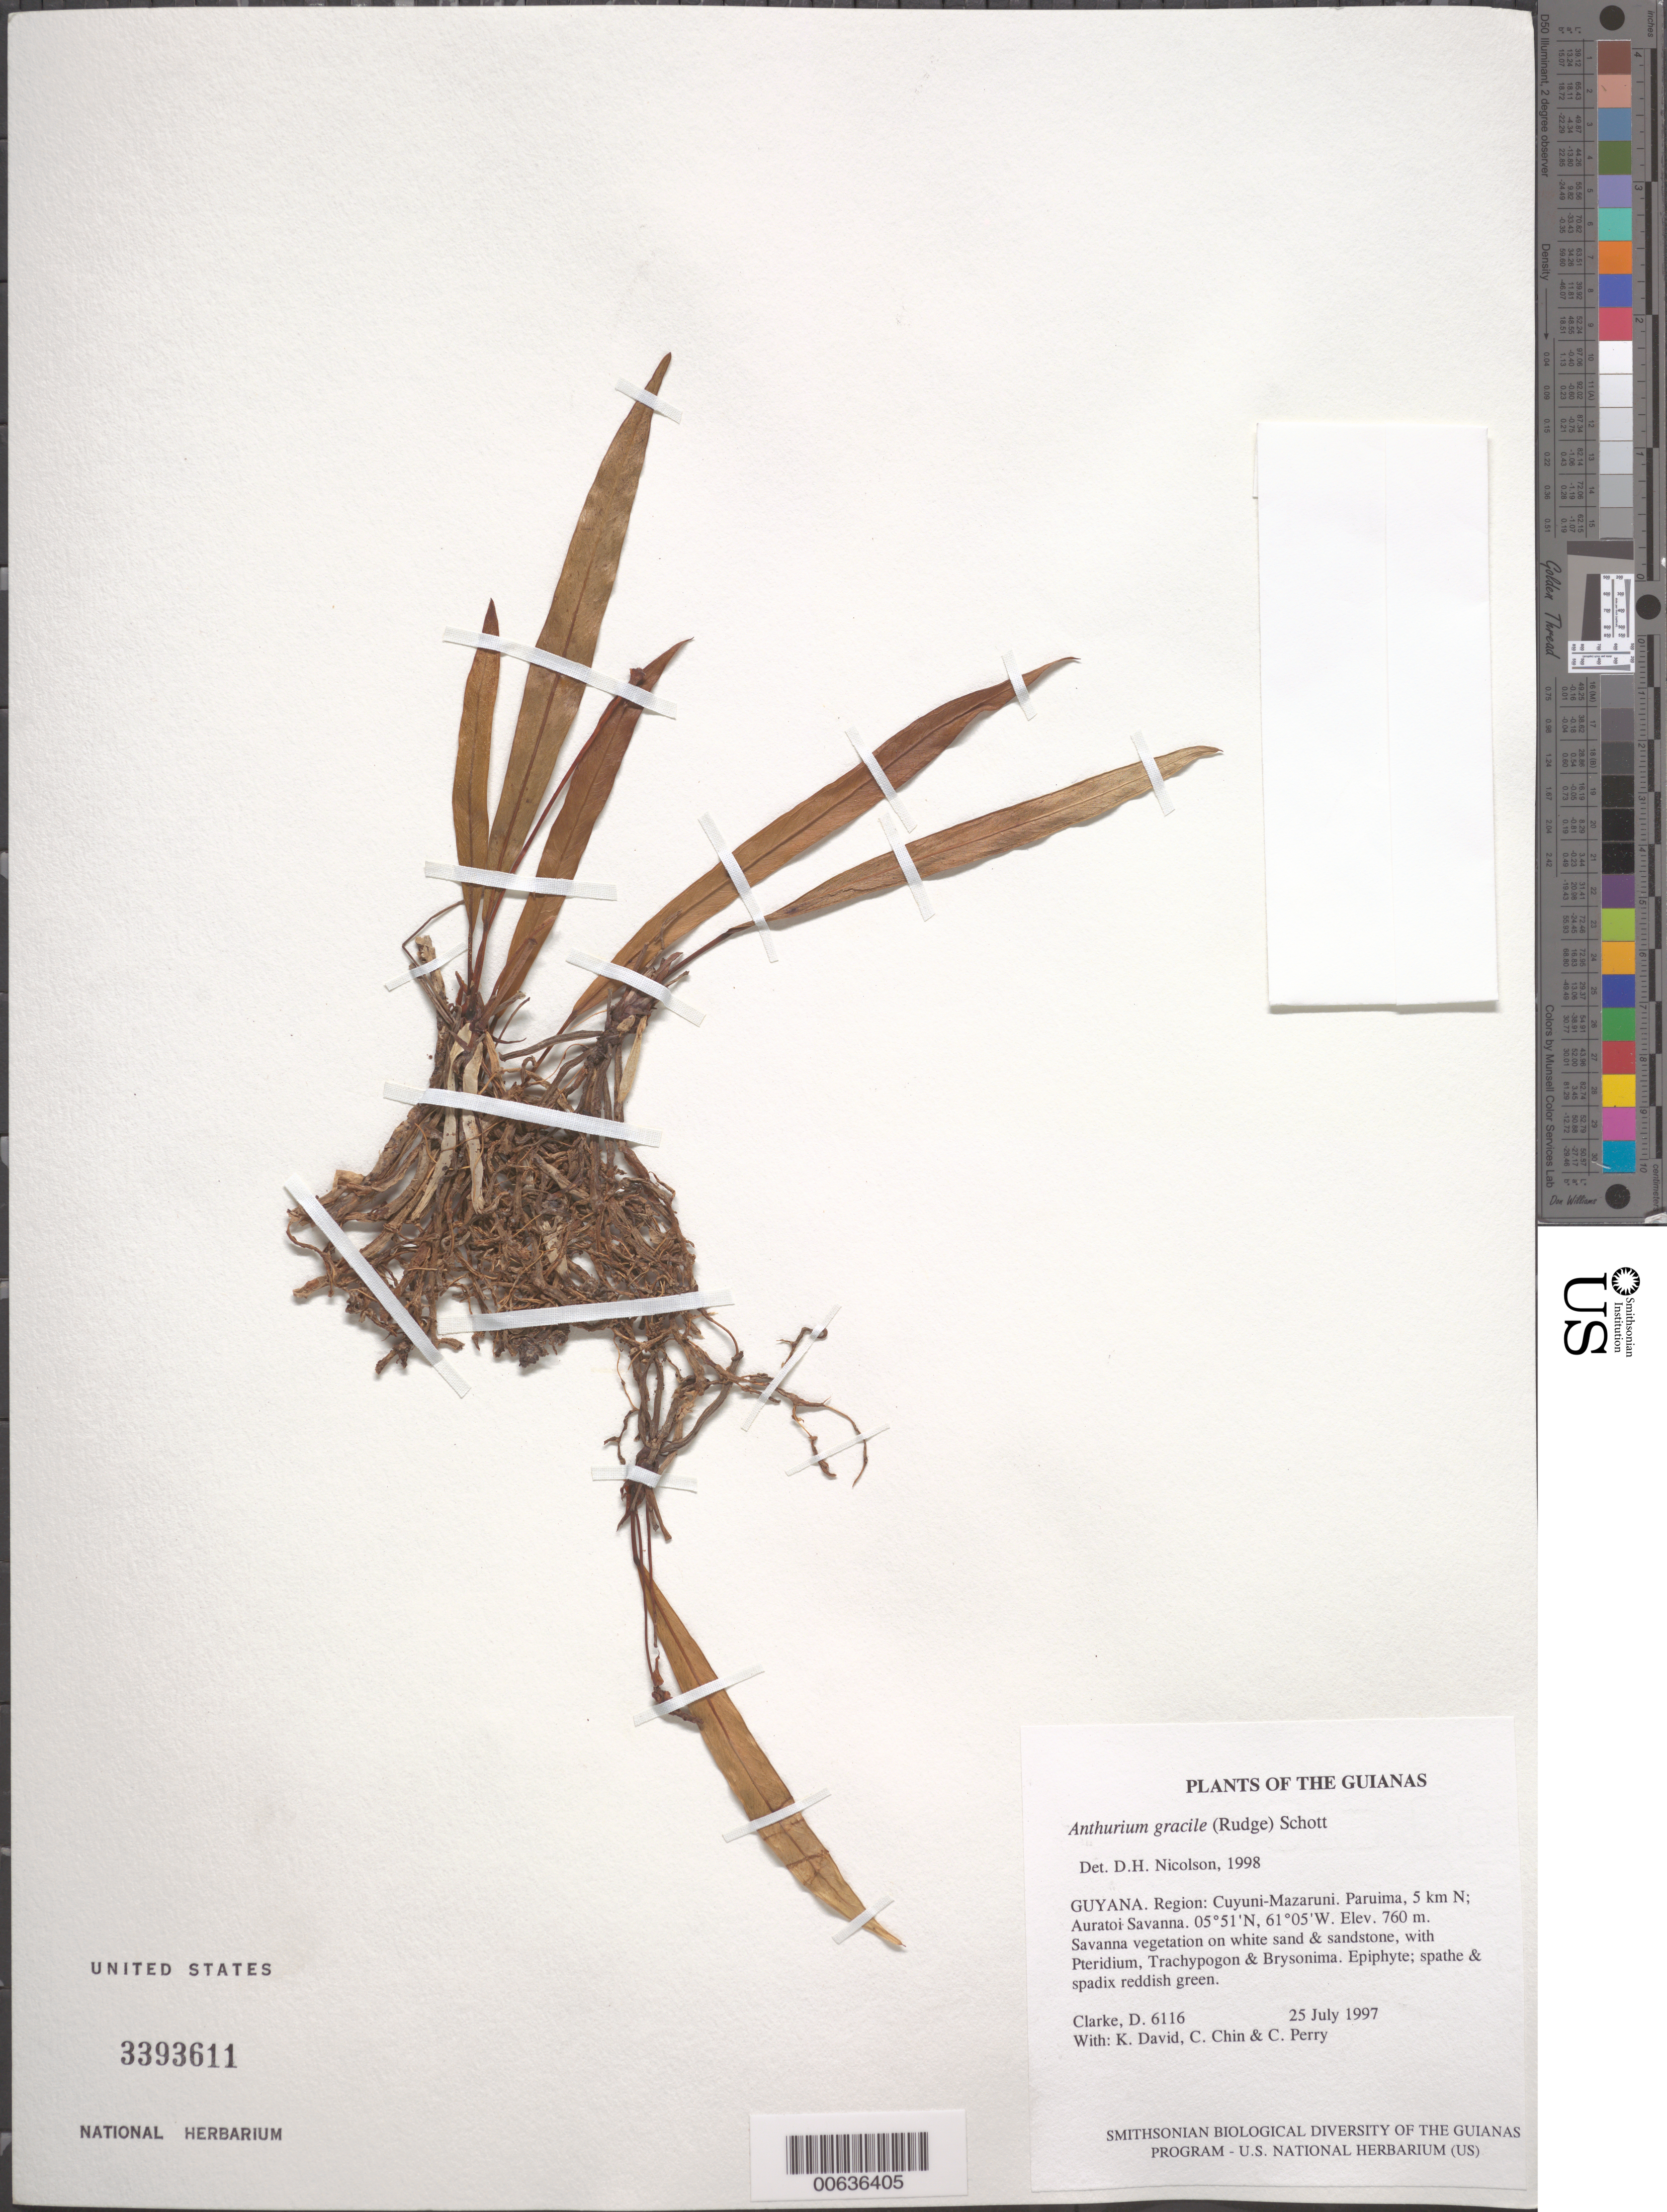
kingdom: Plantae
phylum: Tracheophyta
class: Liliopsida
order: Alismatales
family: Araceae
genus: Anthurium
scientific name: Anthurium gracile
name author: (Rudge) Schott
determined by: Nicolson, Dan H.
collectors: H. D. Clarke, K. David, C. Chin & C. Perry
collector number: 6116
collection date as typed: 25 July 1997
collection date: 1997-07-25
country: Guyana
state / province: Cuyuni-Mazaruni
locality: Paruima, 5 km N; Auratoi Savanna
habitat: Savanna vegetation on white sand & sandstone, with Pteridium, Trachypogon & Brysonima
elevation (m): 760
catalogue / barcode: US 3393611